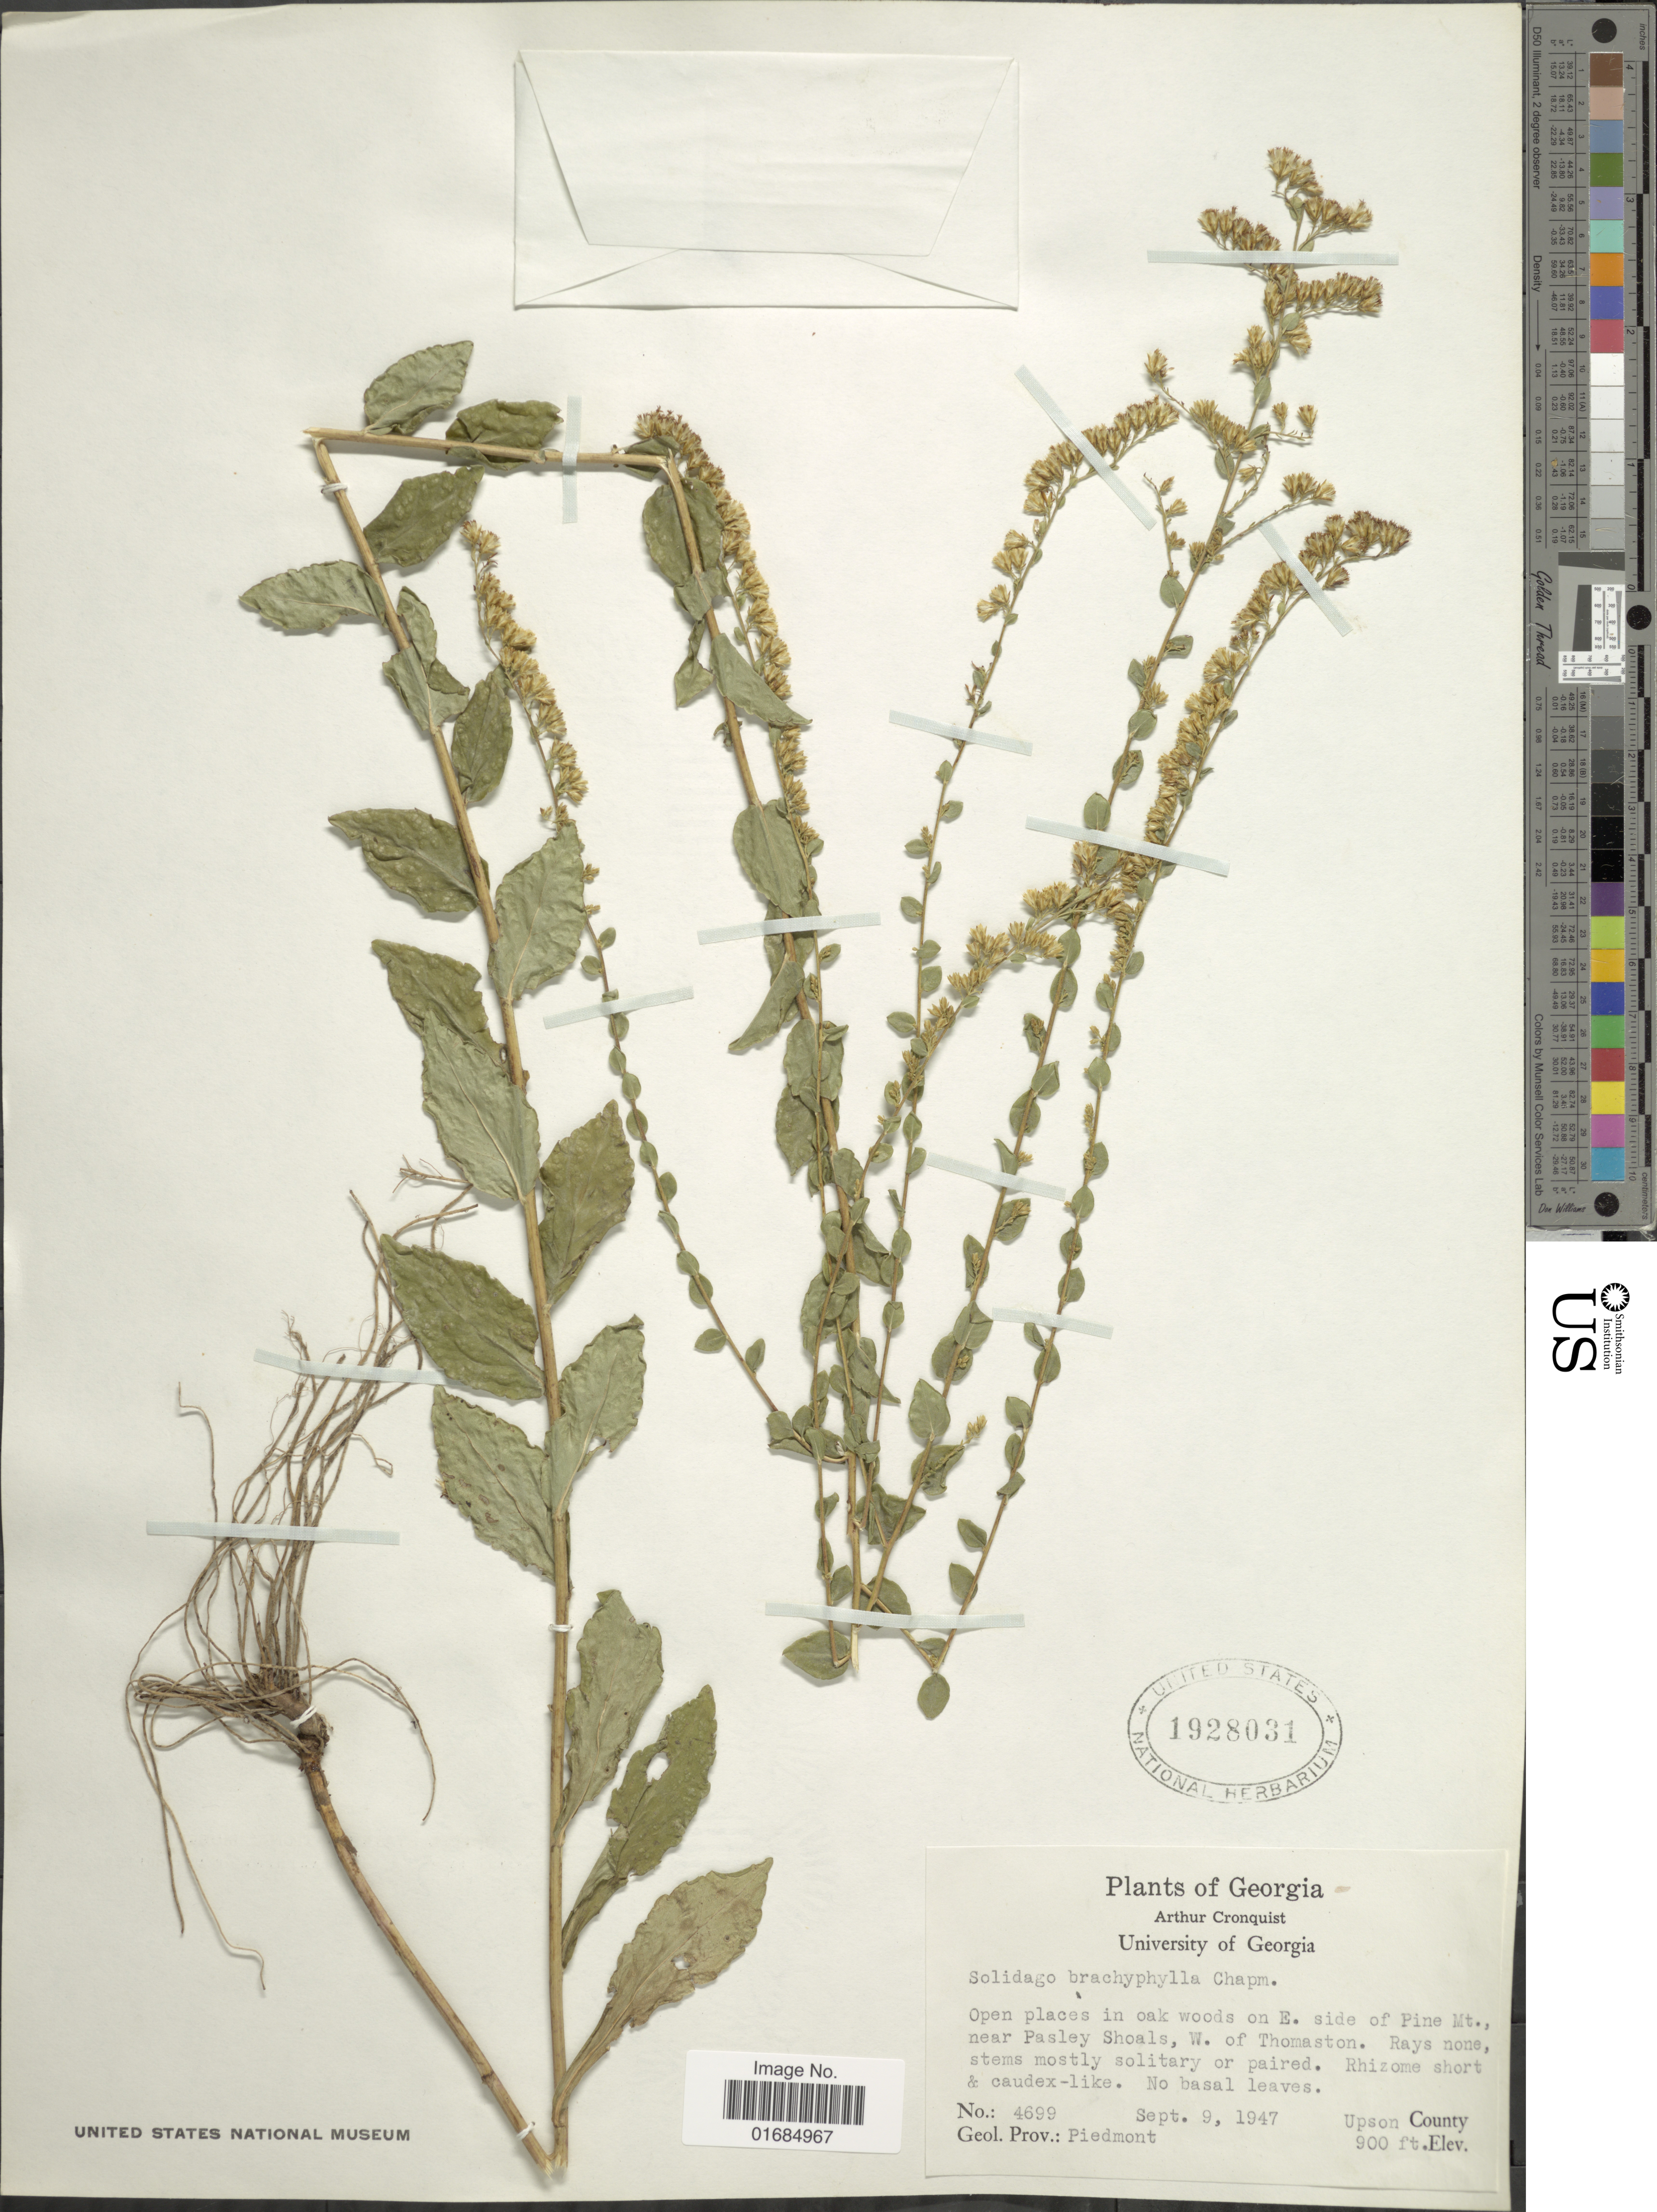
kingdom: Plantae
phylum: Tracheophyta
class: Magnoliopsida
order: Asterales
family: Asteraceae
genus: Solidago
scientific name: Solidago brachyphylla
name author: Chapman ex Torr. & A. Gray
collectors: A. J. Cronquist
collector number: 4699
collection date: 1947-09-09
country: United States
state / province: Georgia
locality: Open places in oak woods on E. side of Pine Mt., near Pasley Shoals, W. of Thomaston, Upson County, Geol. Prov. Piedmont.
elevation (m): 274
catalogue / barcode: US 1928031